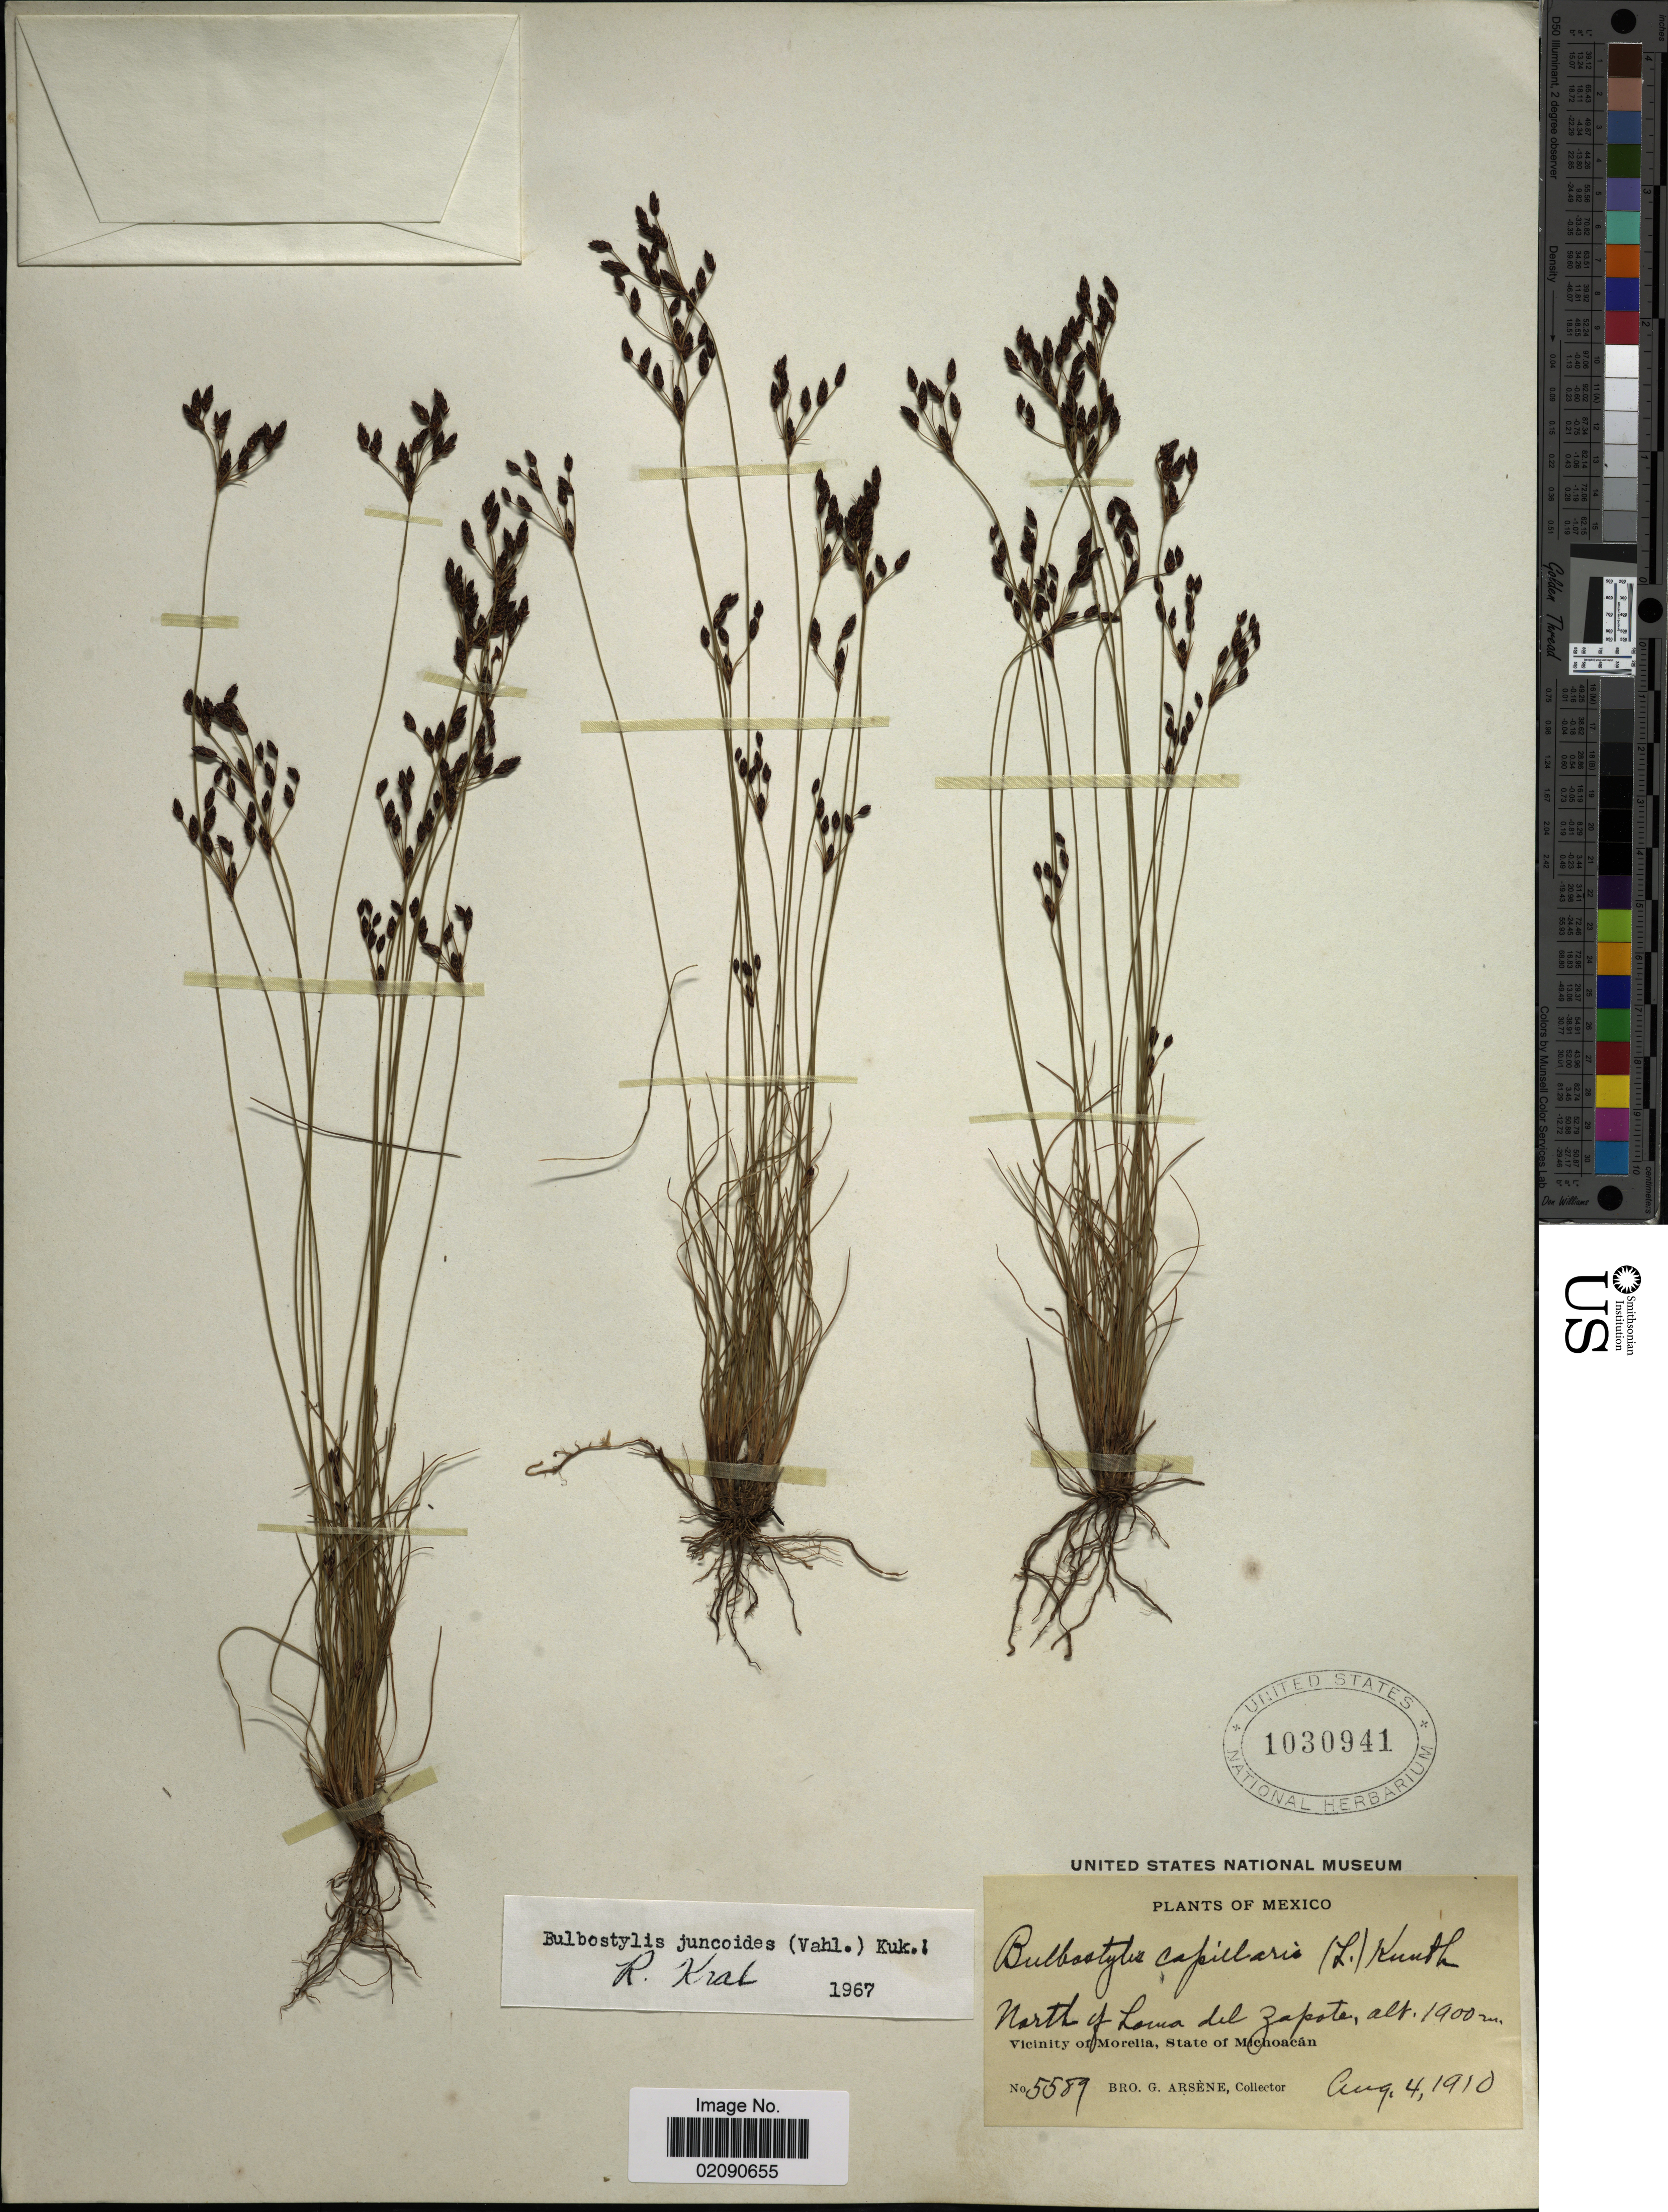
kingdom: Plantae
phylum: Tracheophyta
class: Liliopsida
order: Poales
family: Cyperaceae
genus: Bulbostylis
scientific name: Bulbostylis juncoides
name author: (Vahl) Kük. ex Herter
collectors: Bro. G. Arsène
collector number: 5589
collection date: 1910-08-04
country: Mexico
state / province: Michoacán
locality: North of Loma del Zapote. Vicinity of Morelia, State of Michoacan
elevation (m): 1900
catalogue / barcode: US 1030941